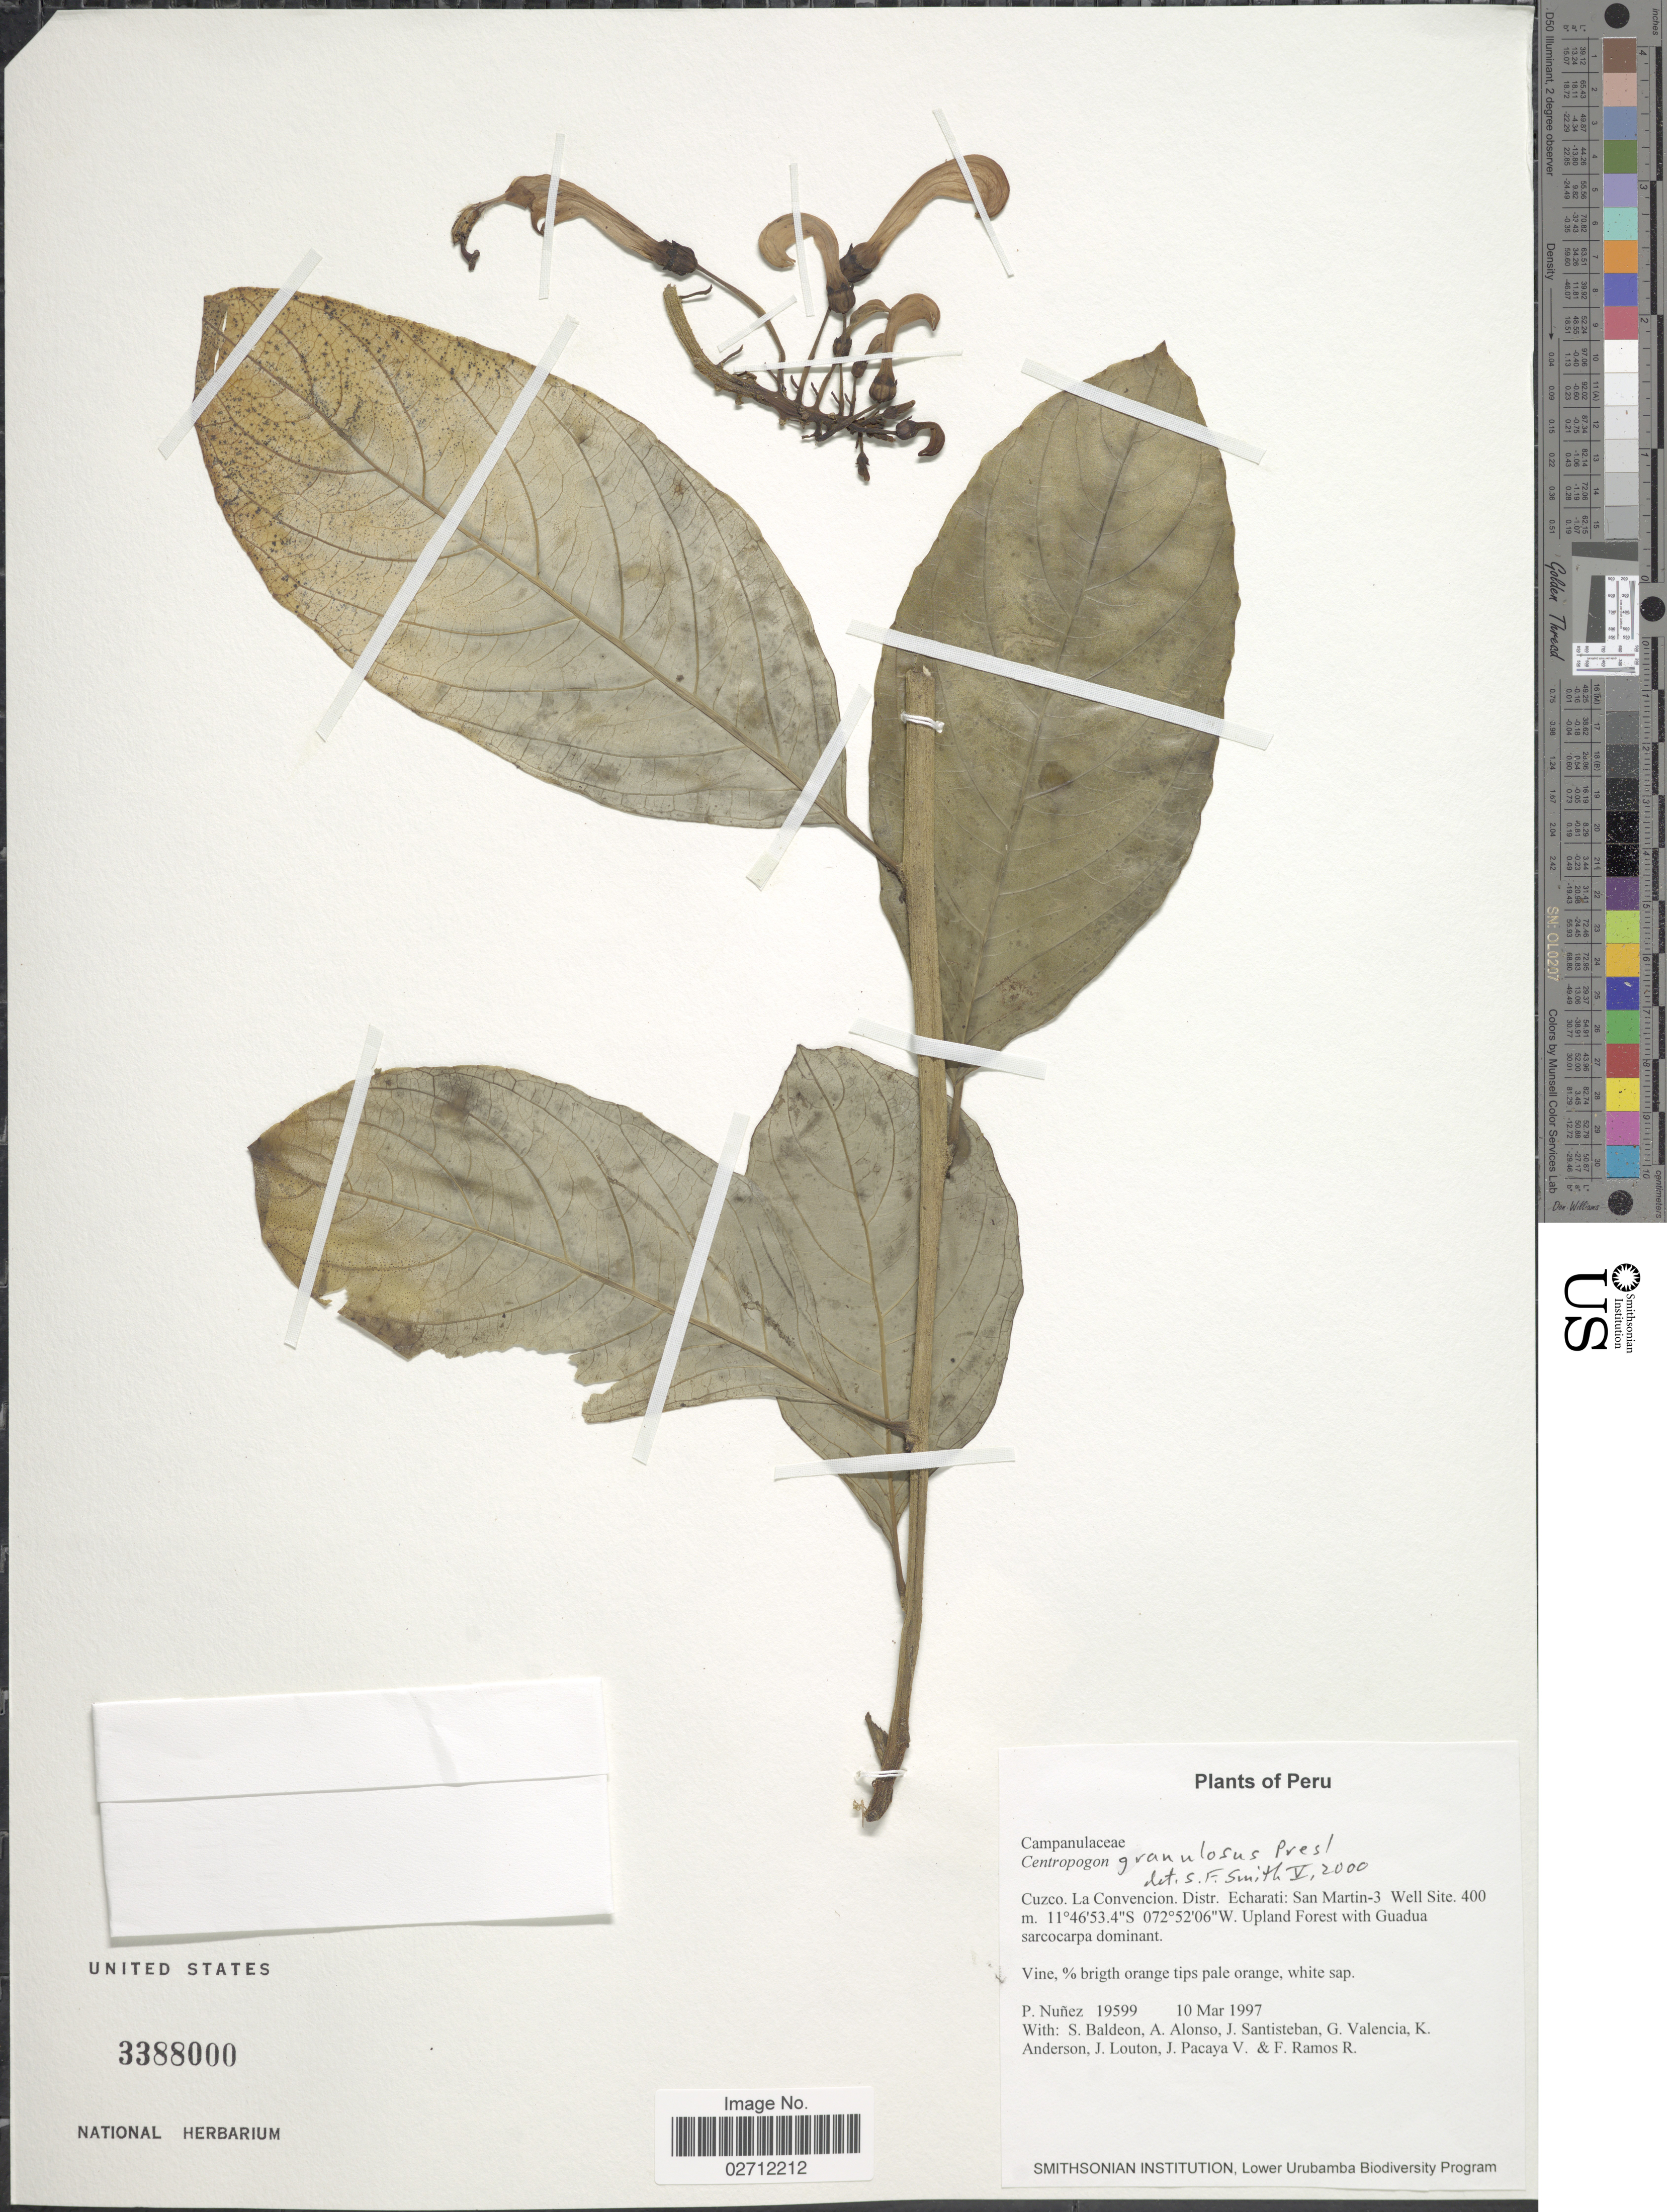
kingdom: Plantae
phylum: Tracheophyta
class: Magnoliopsida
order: Asterales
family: Campanulaceae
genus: Centropogon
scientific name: Centropogon granulosus subsp. granulosus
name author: C. Presl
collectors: P. Nuñez V., S. Baldeon, A. Alonso, J. Santisteban & et al.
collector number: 19599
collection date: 1997-03-10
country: Peru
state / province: Cusco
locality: Cuzco, La Convencion, Distr. Echarati: San Martin-3 Well Site.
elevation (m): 400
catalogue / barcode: US 3388000